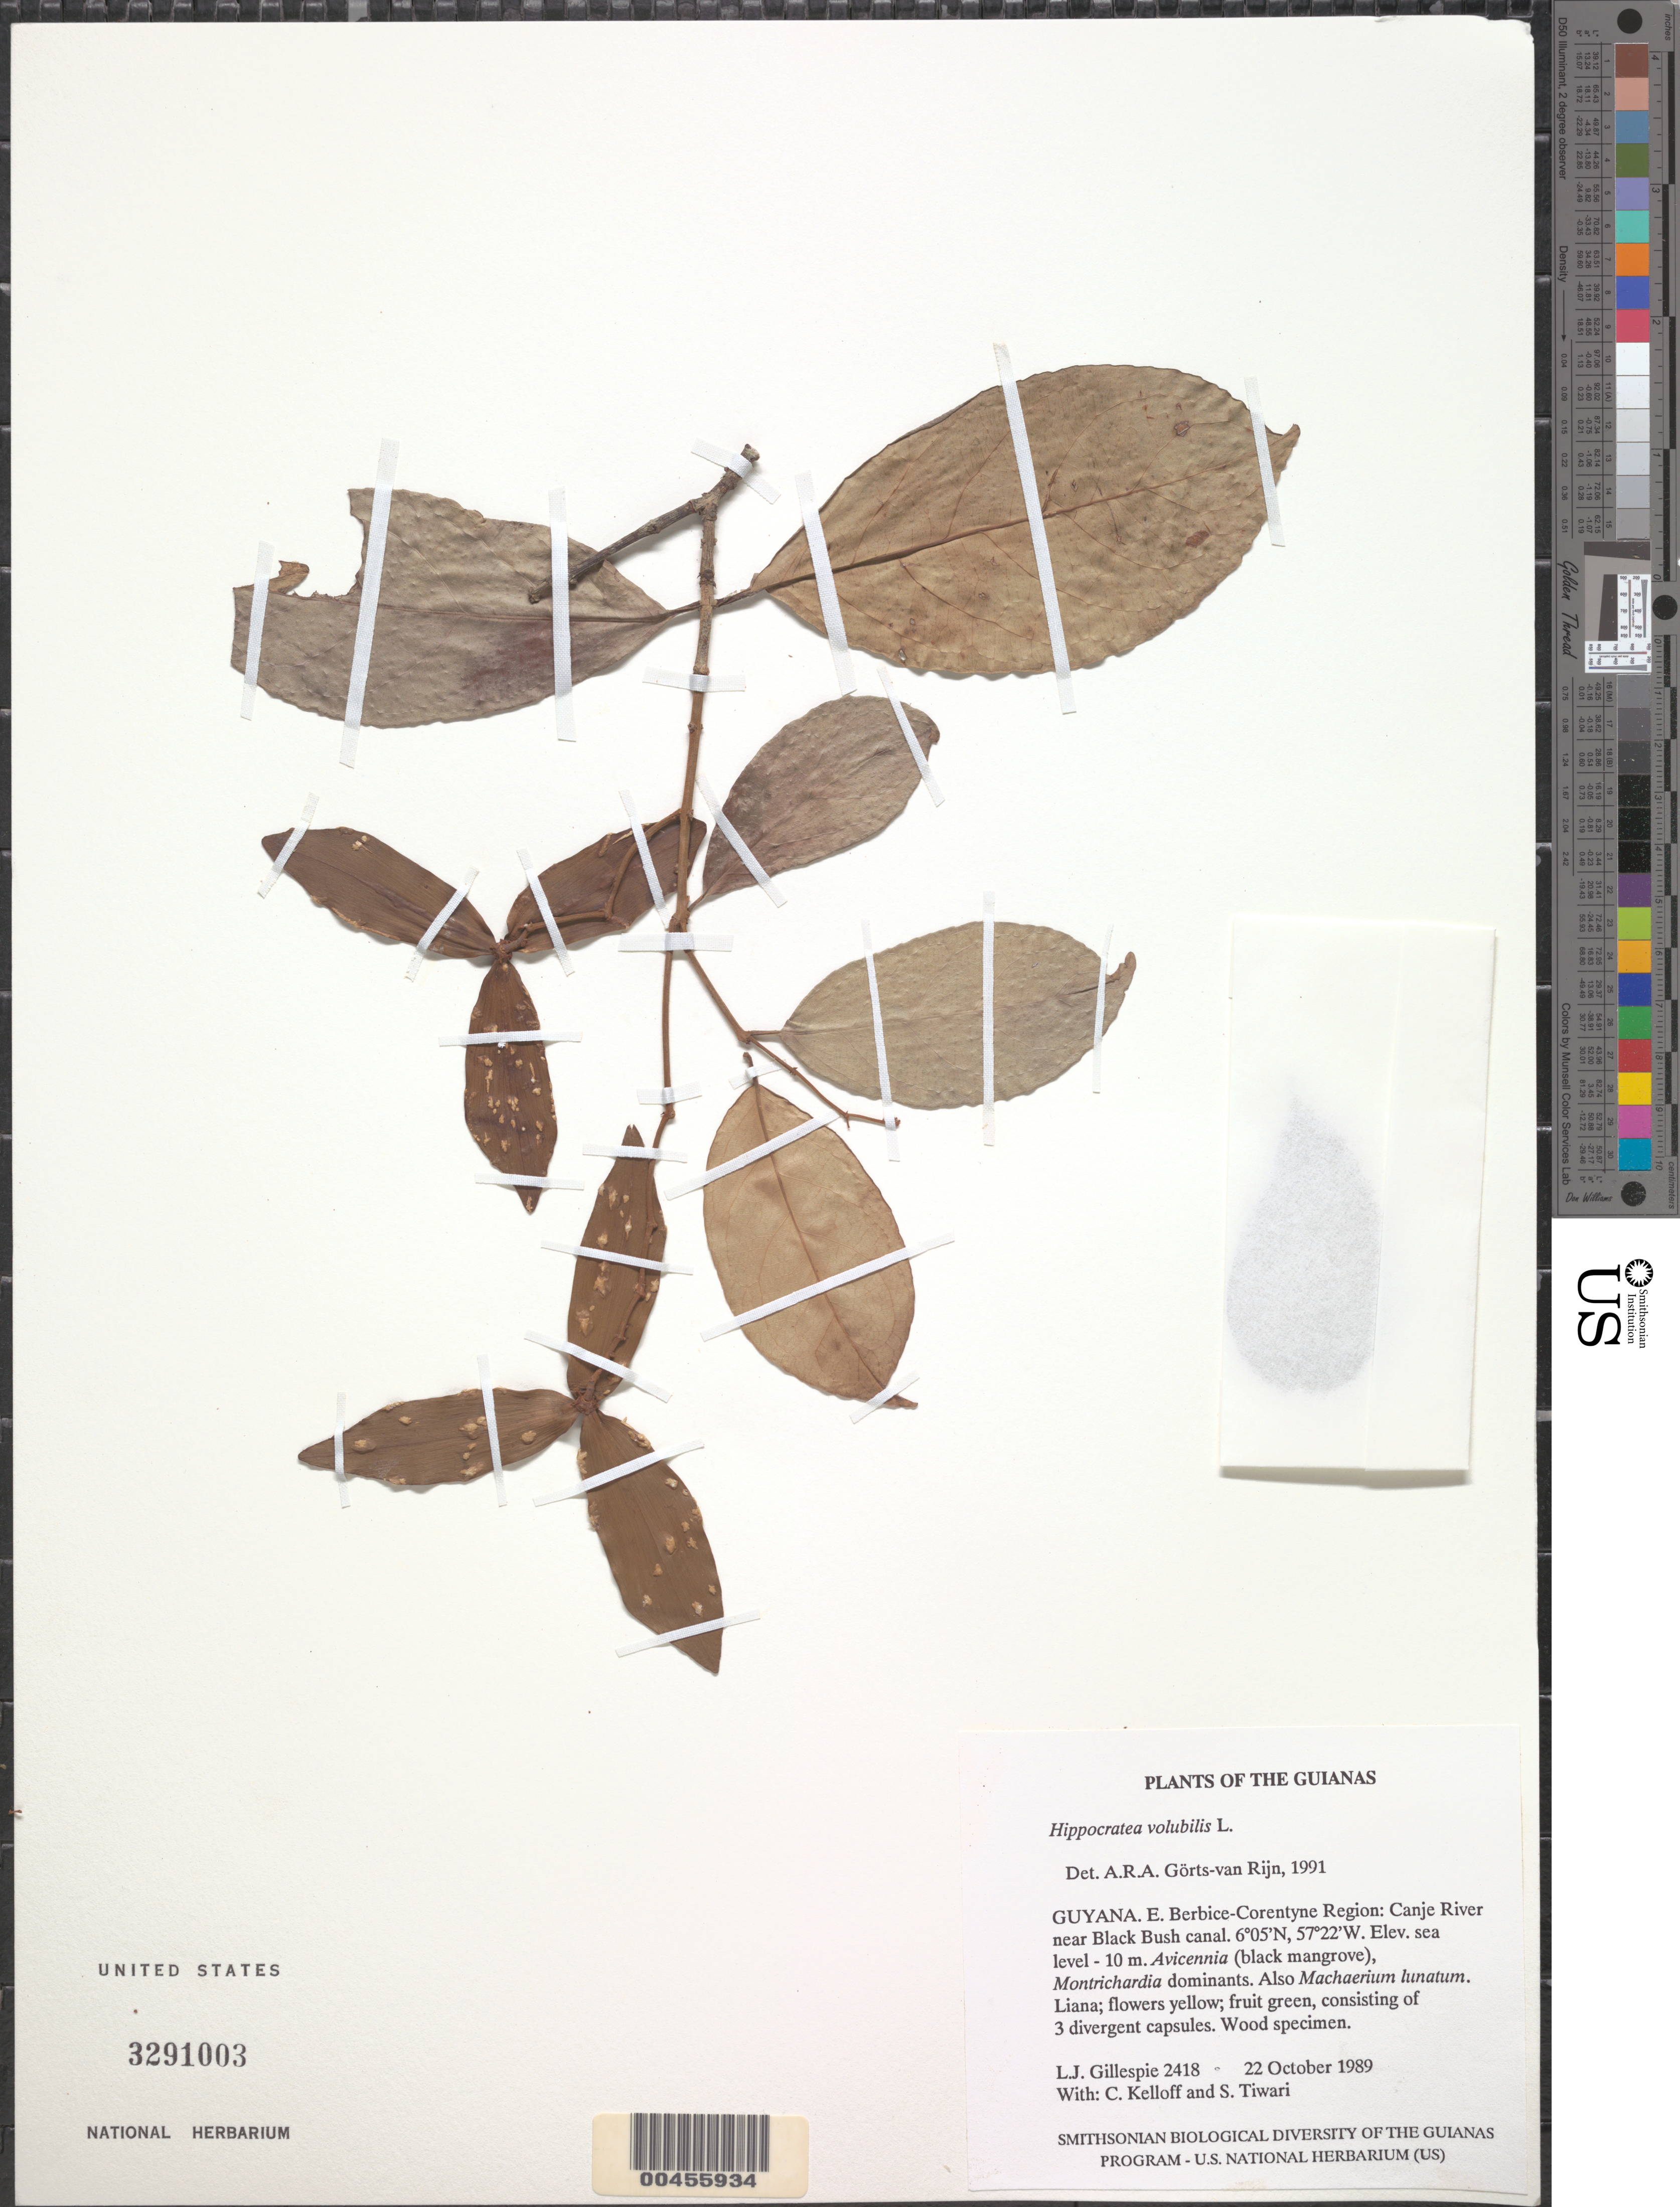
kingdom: Plantae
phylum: Tracheophyta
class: Magnoliopsida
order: Celastrales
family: Celastraceae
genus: Hippocratea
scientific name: Hippocratea volubilis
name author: L.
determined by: Görts-van Rijn, A. R. A.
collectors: L. J. Gillespie, C. L. Kelloff & S. Tiwari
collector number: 2418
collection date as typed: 27 October 1989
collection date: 1989-10-27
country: Guyana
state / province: E. Berbice-Corentyne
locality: Canje River near Black Bush canal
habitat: Avicennia (black mangrove), Montrichardia dominants. Also Machaerium lunatum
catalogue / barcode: US 3291003